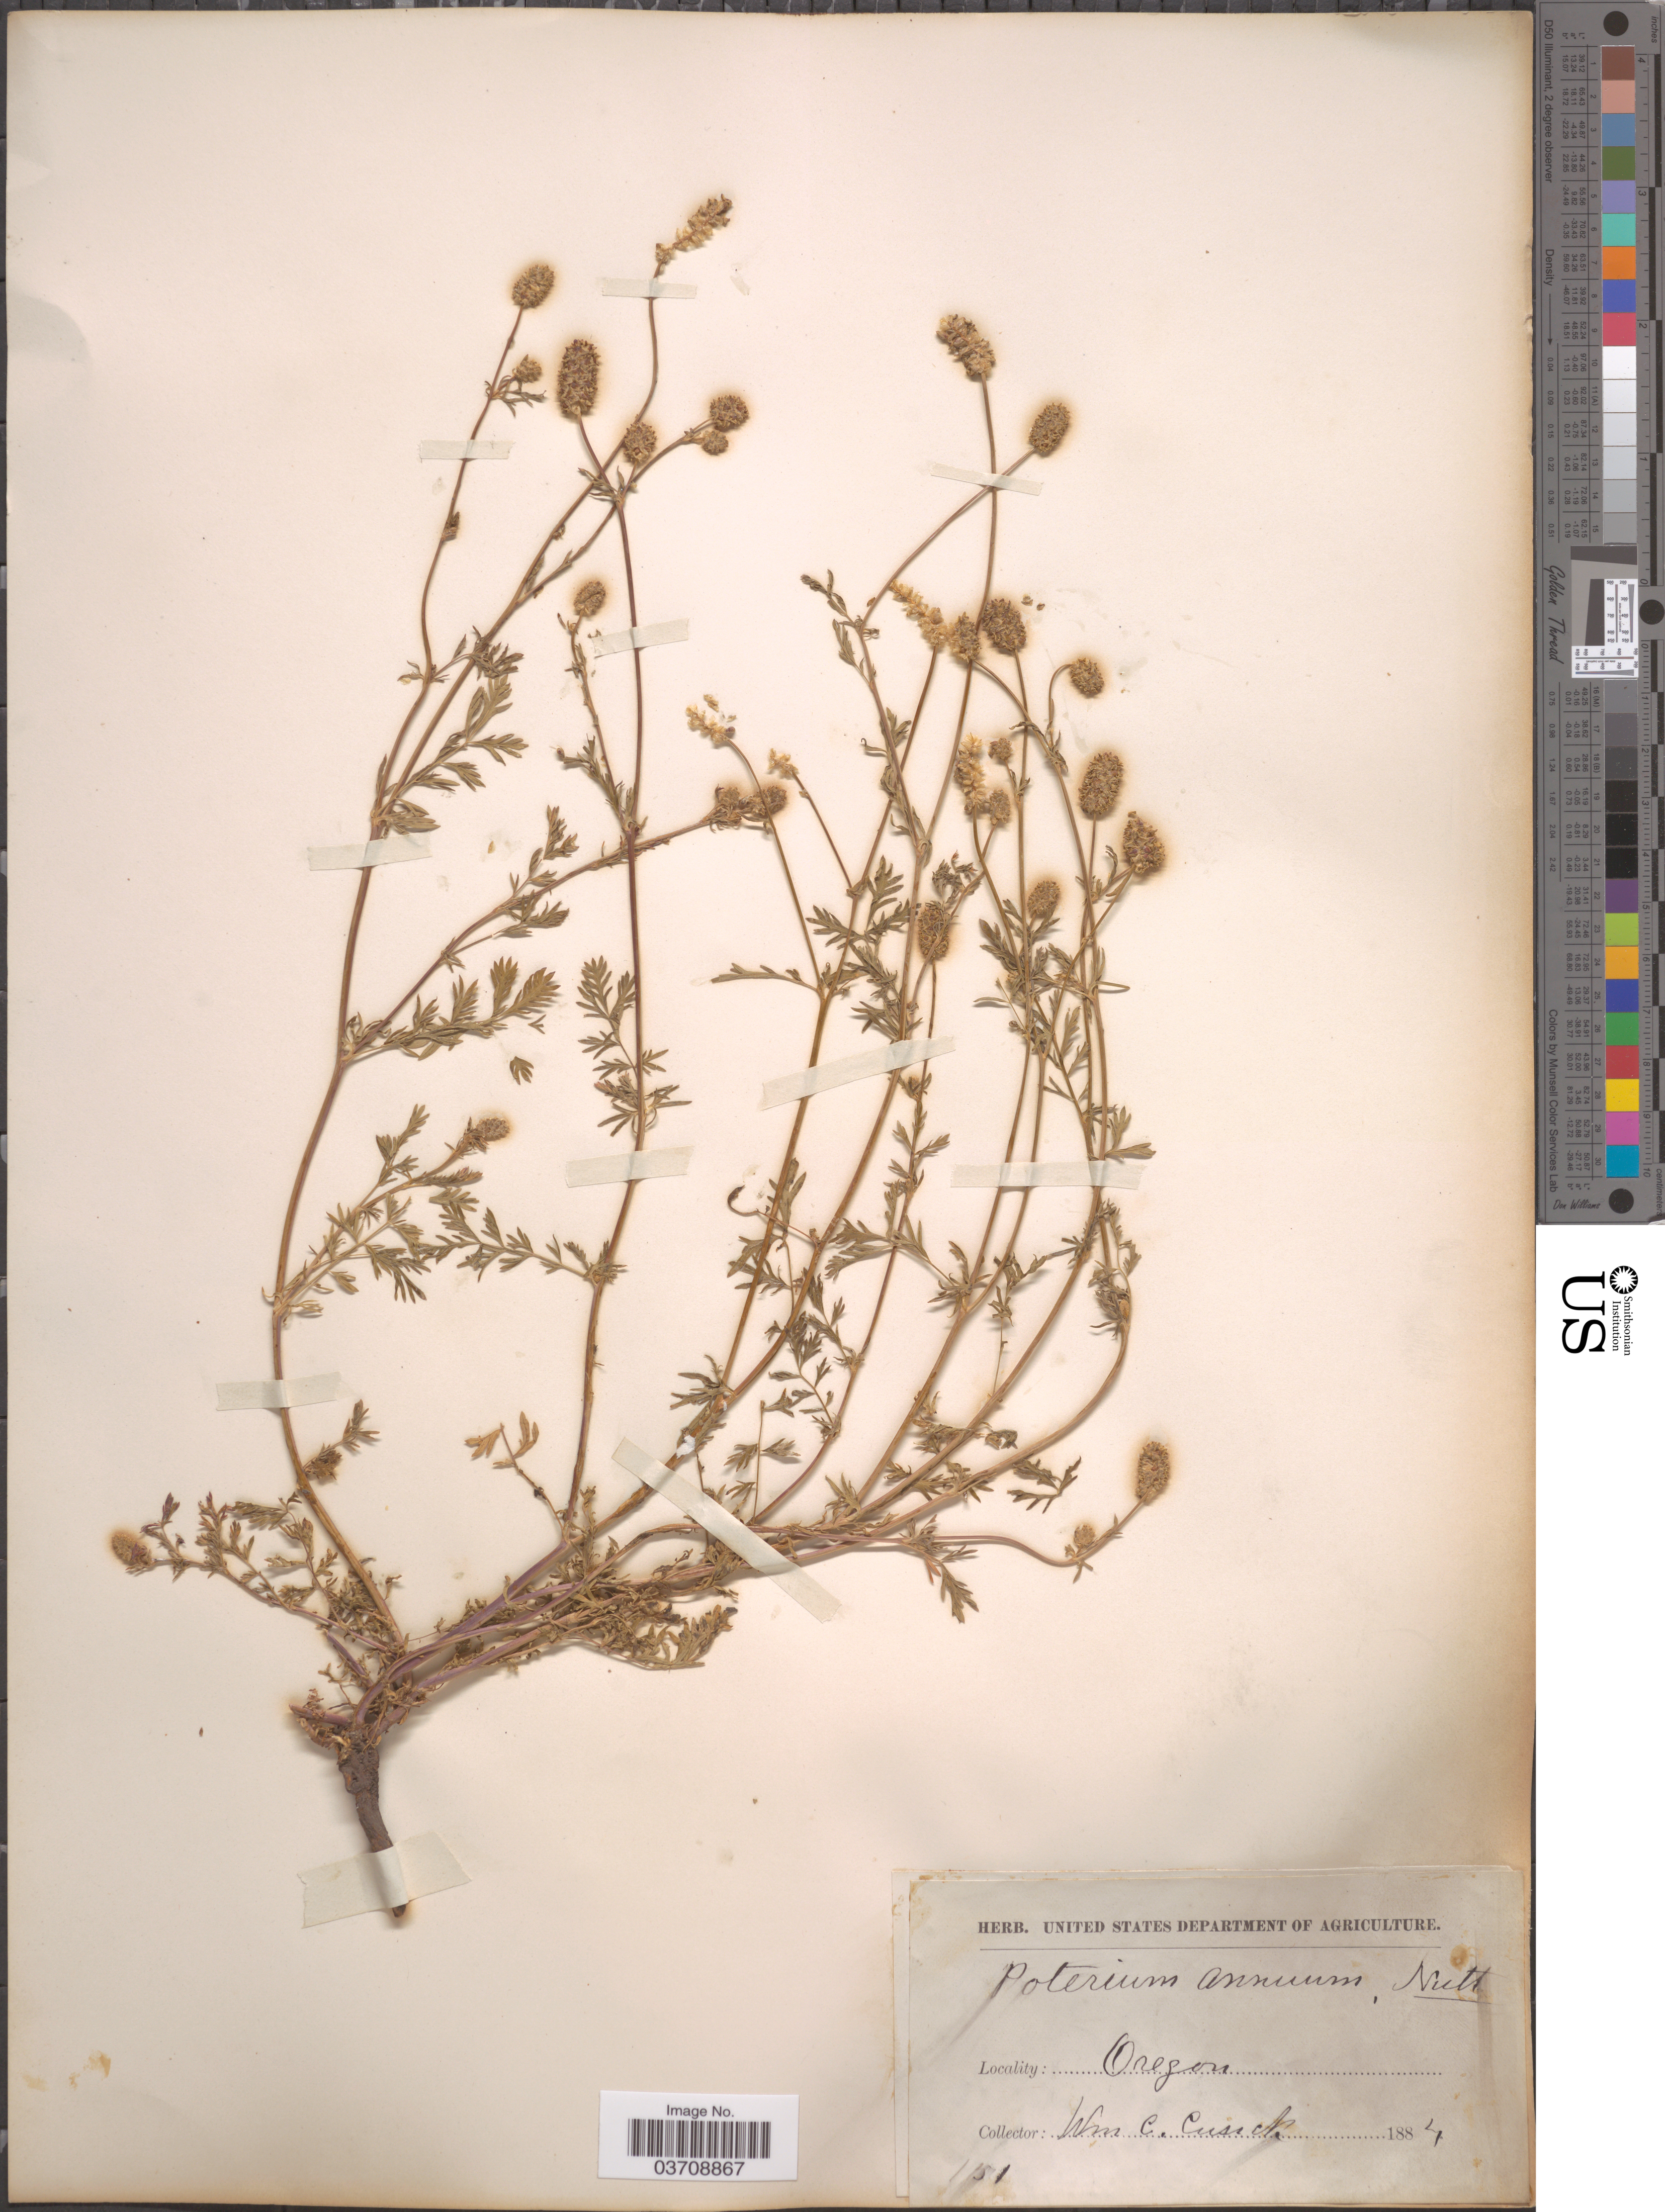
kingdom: Plantae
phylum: Tracheophyta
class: Magnoliopsida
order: Rosales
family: Rosaceae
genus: Sanguisorba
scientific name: Sanguisorba occidentalis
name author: Nutt.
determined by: Strong, Mark T., (BOT), Smithsonian Institution - National Museum of Natural History (UNITED STATES)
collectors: W. C. Cusick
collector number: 151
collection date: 1884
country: United States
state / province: Oregon